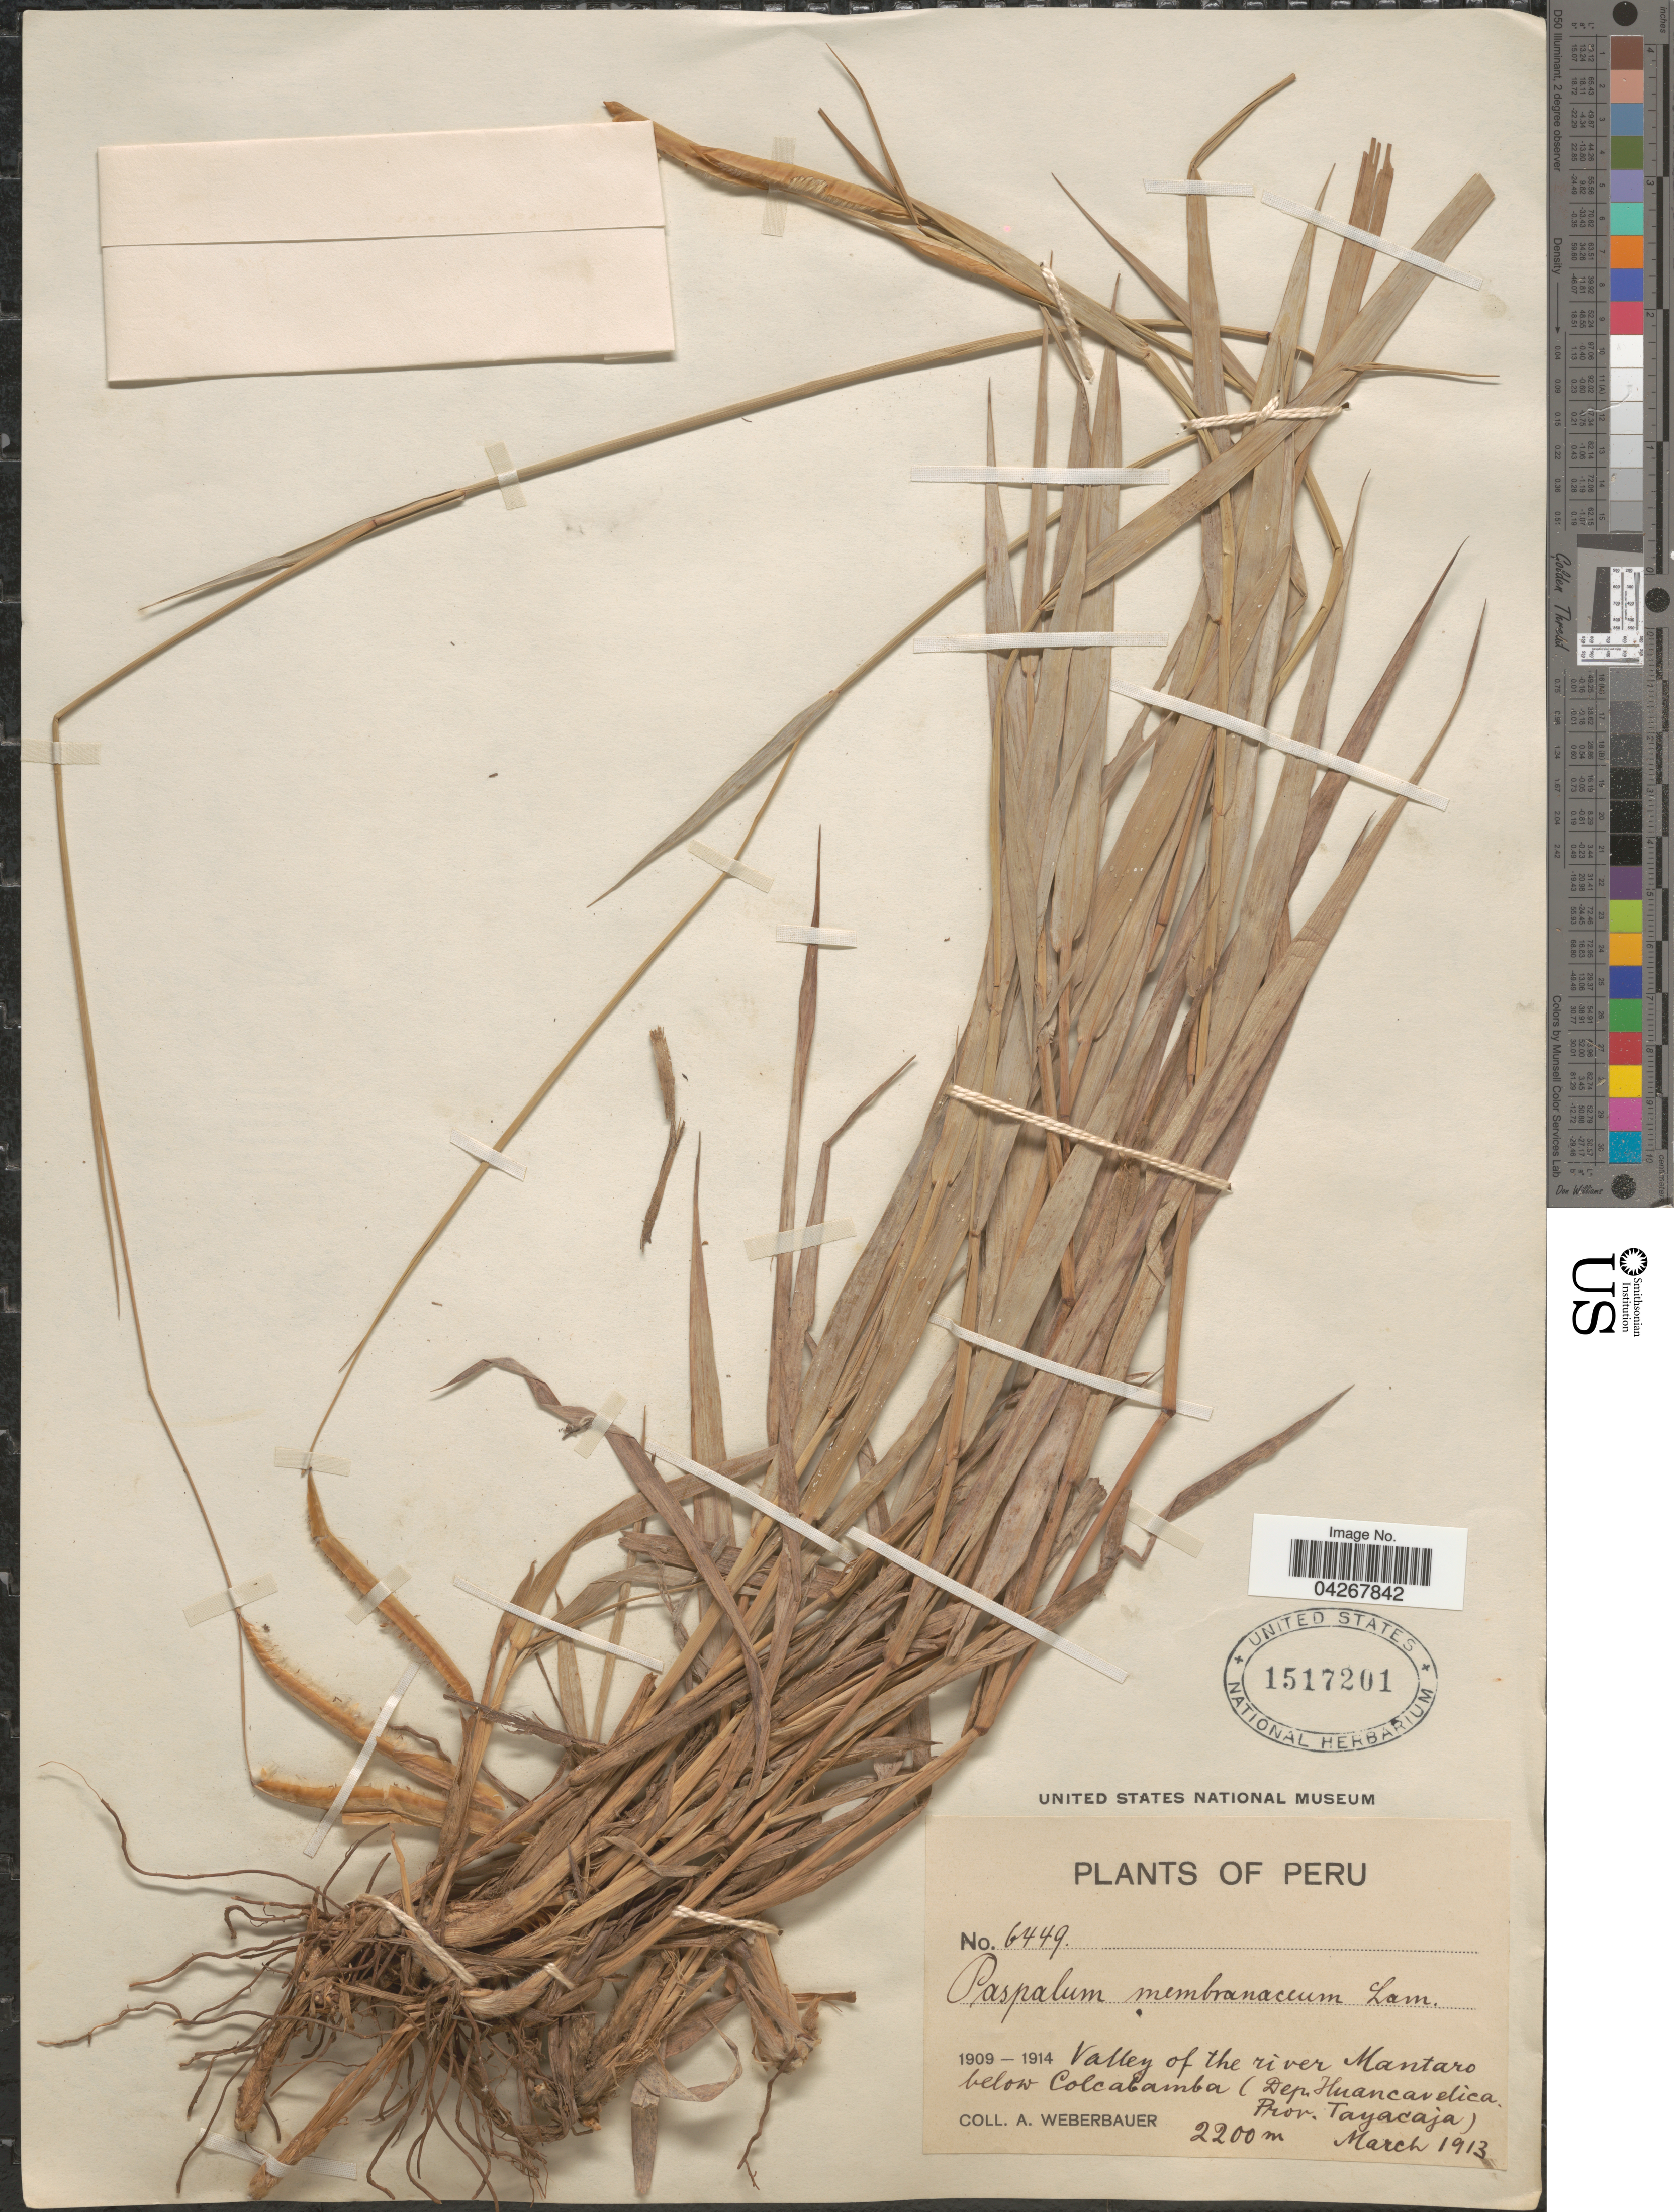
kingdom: Plantae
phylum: Tracheophyta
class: Liliopsida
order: Poales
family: Poaceae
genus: Paspalum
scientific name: Paspalum ceresia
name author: (Kuntze) Chase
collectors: A. Weberbauer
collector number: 6449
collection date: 1913-03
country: Peru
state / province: Huancavelica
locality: Valley of the river Mantaro below Colcabamba (Dep. Huancavelica. Prov. Tayacaja).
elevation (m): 2200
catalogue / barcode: US 1517201